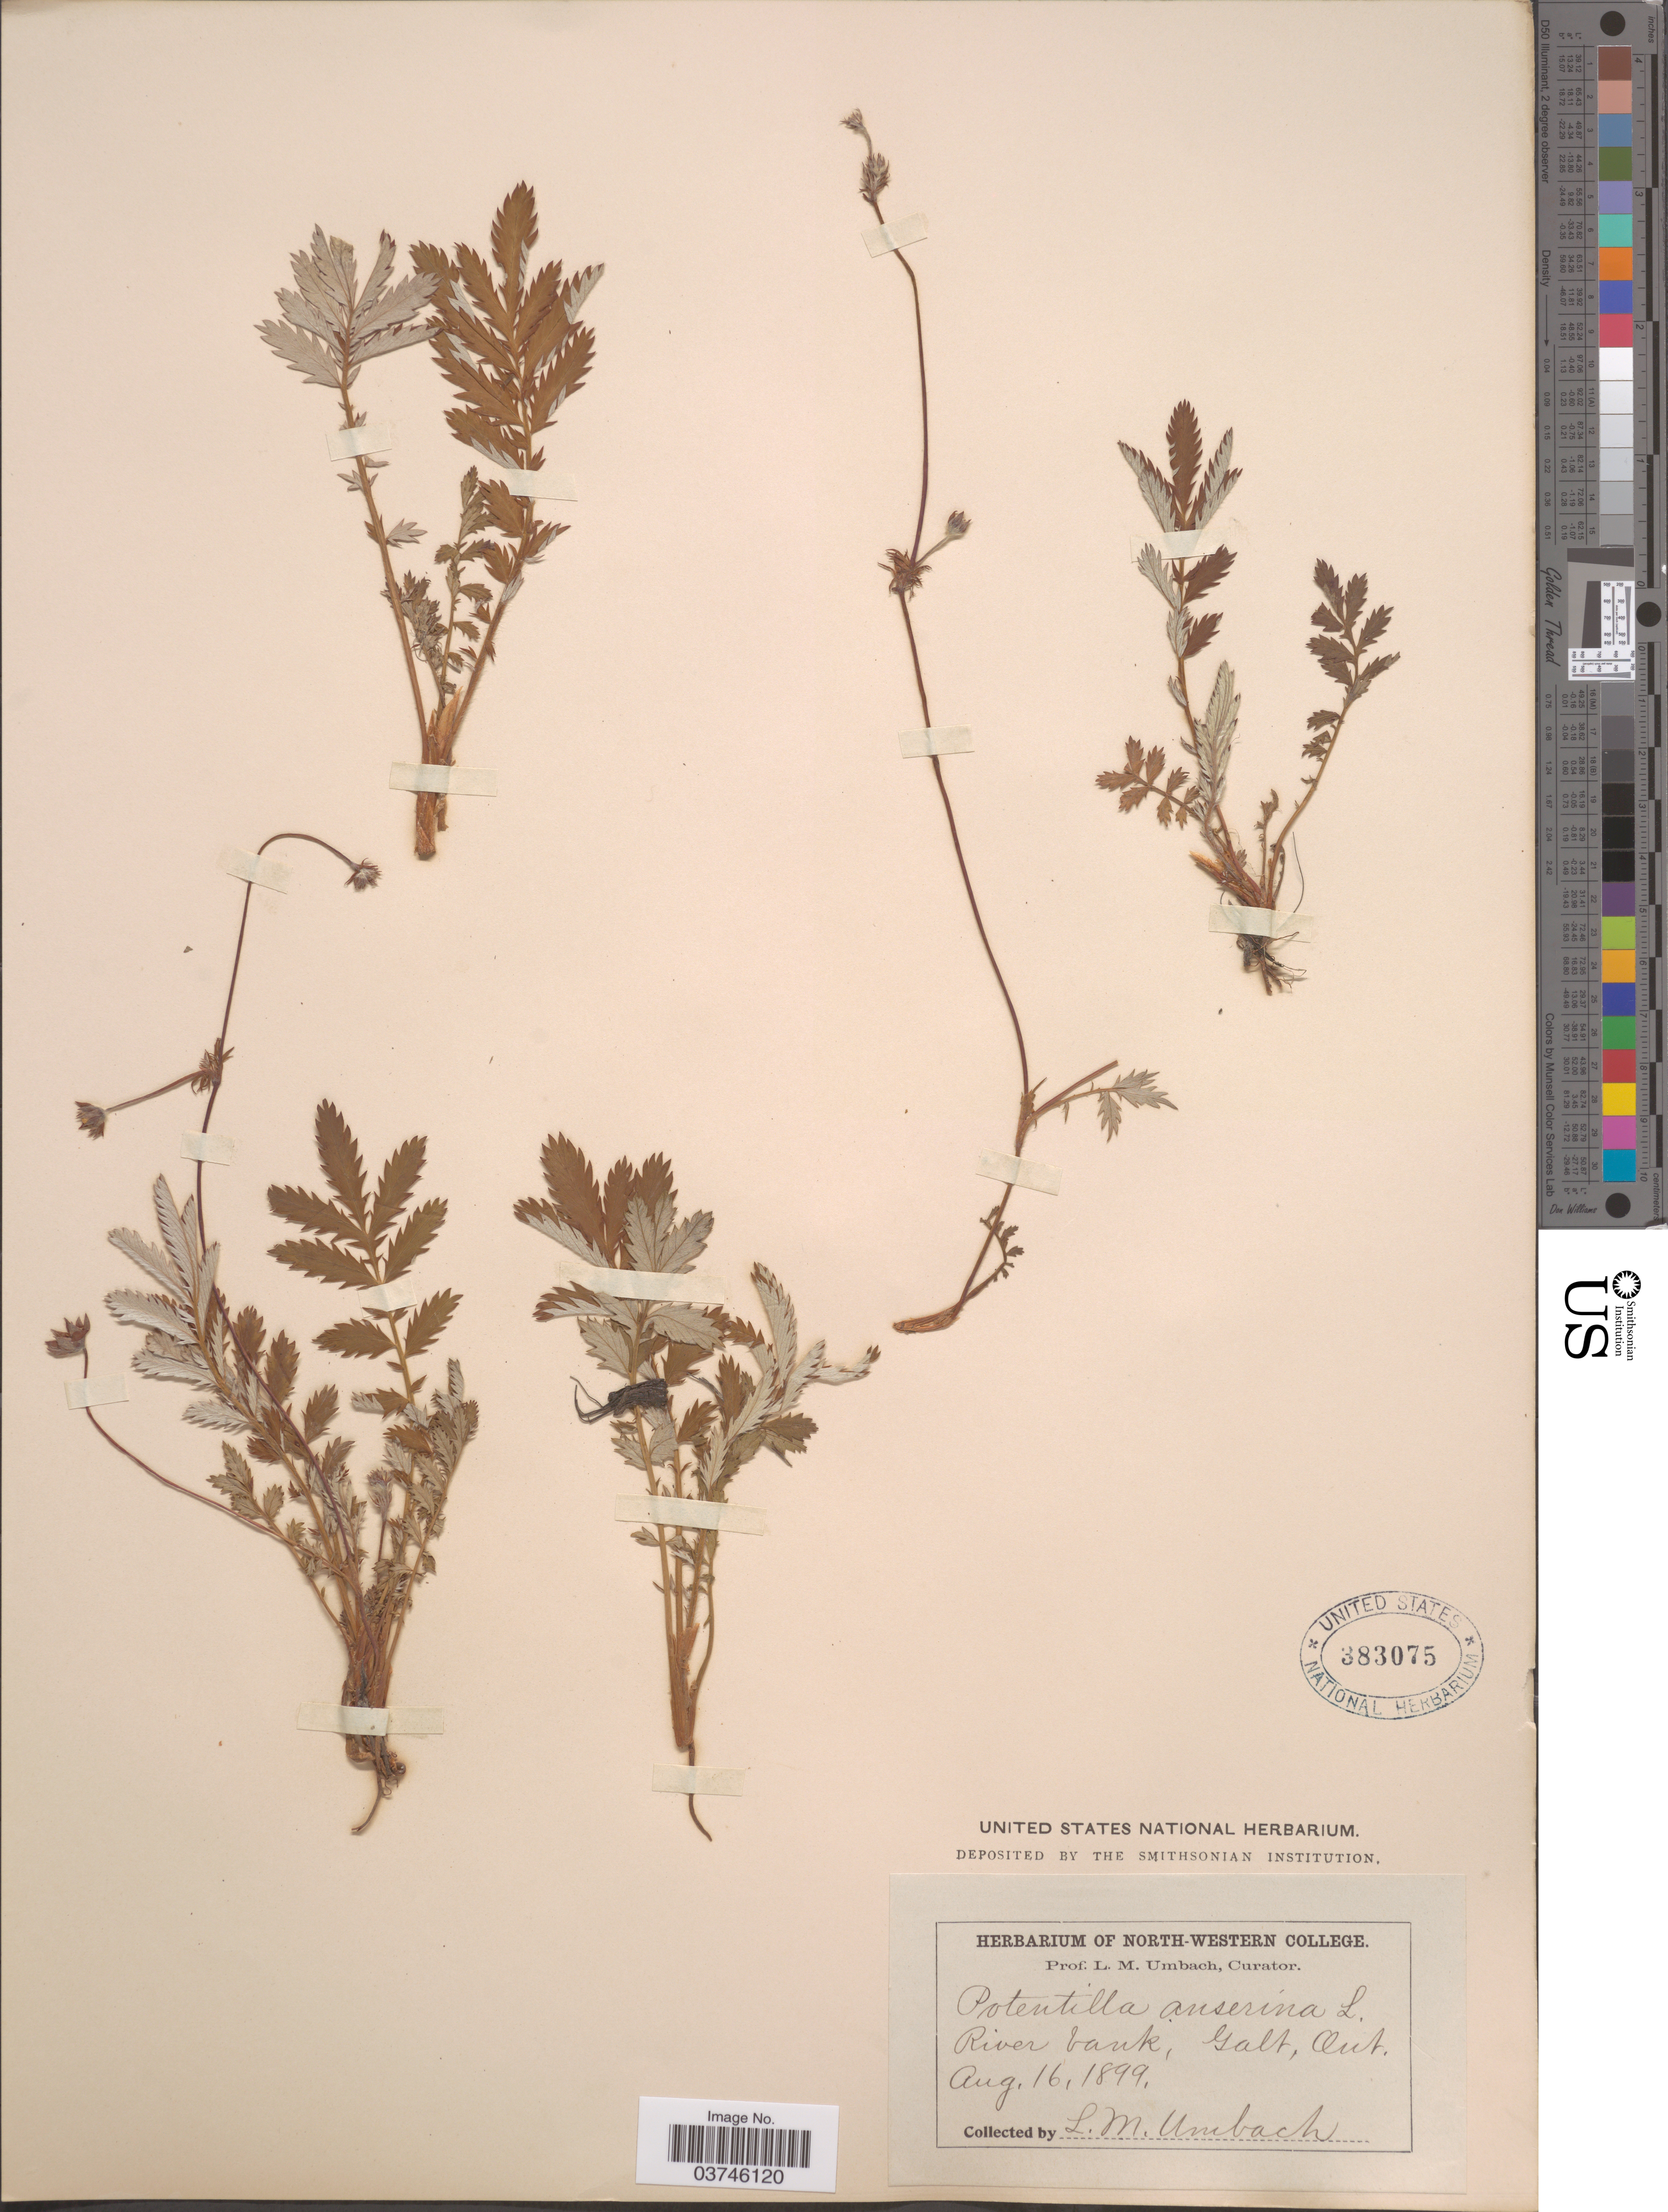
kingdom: Plantae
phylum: Tracheophyta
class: Magnoliopsida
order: Rosales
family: Rosaceae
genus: Argentina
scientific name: Argentina anserina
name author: (L.) Rydb.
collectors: L. M. Umbach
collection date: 1899-08-16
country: Canada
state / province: Ontario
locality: River bank, Galt.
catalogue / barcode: US 383075